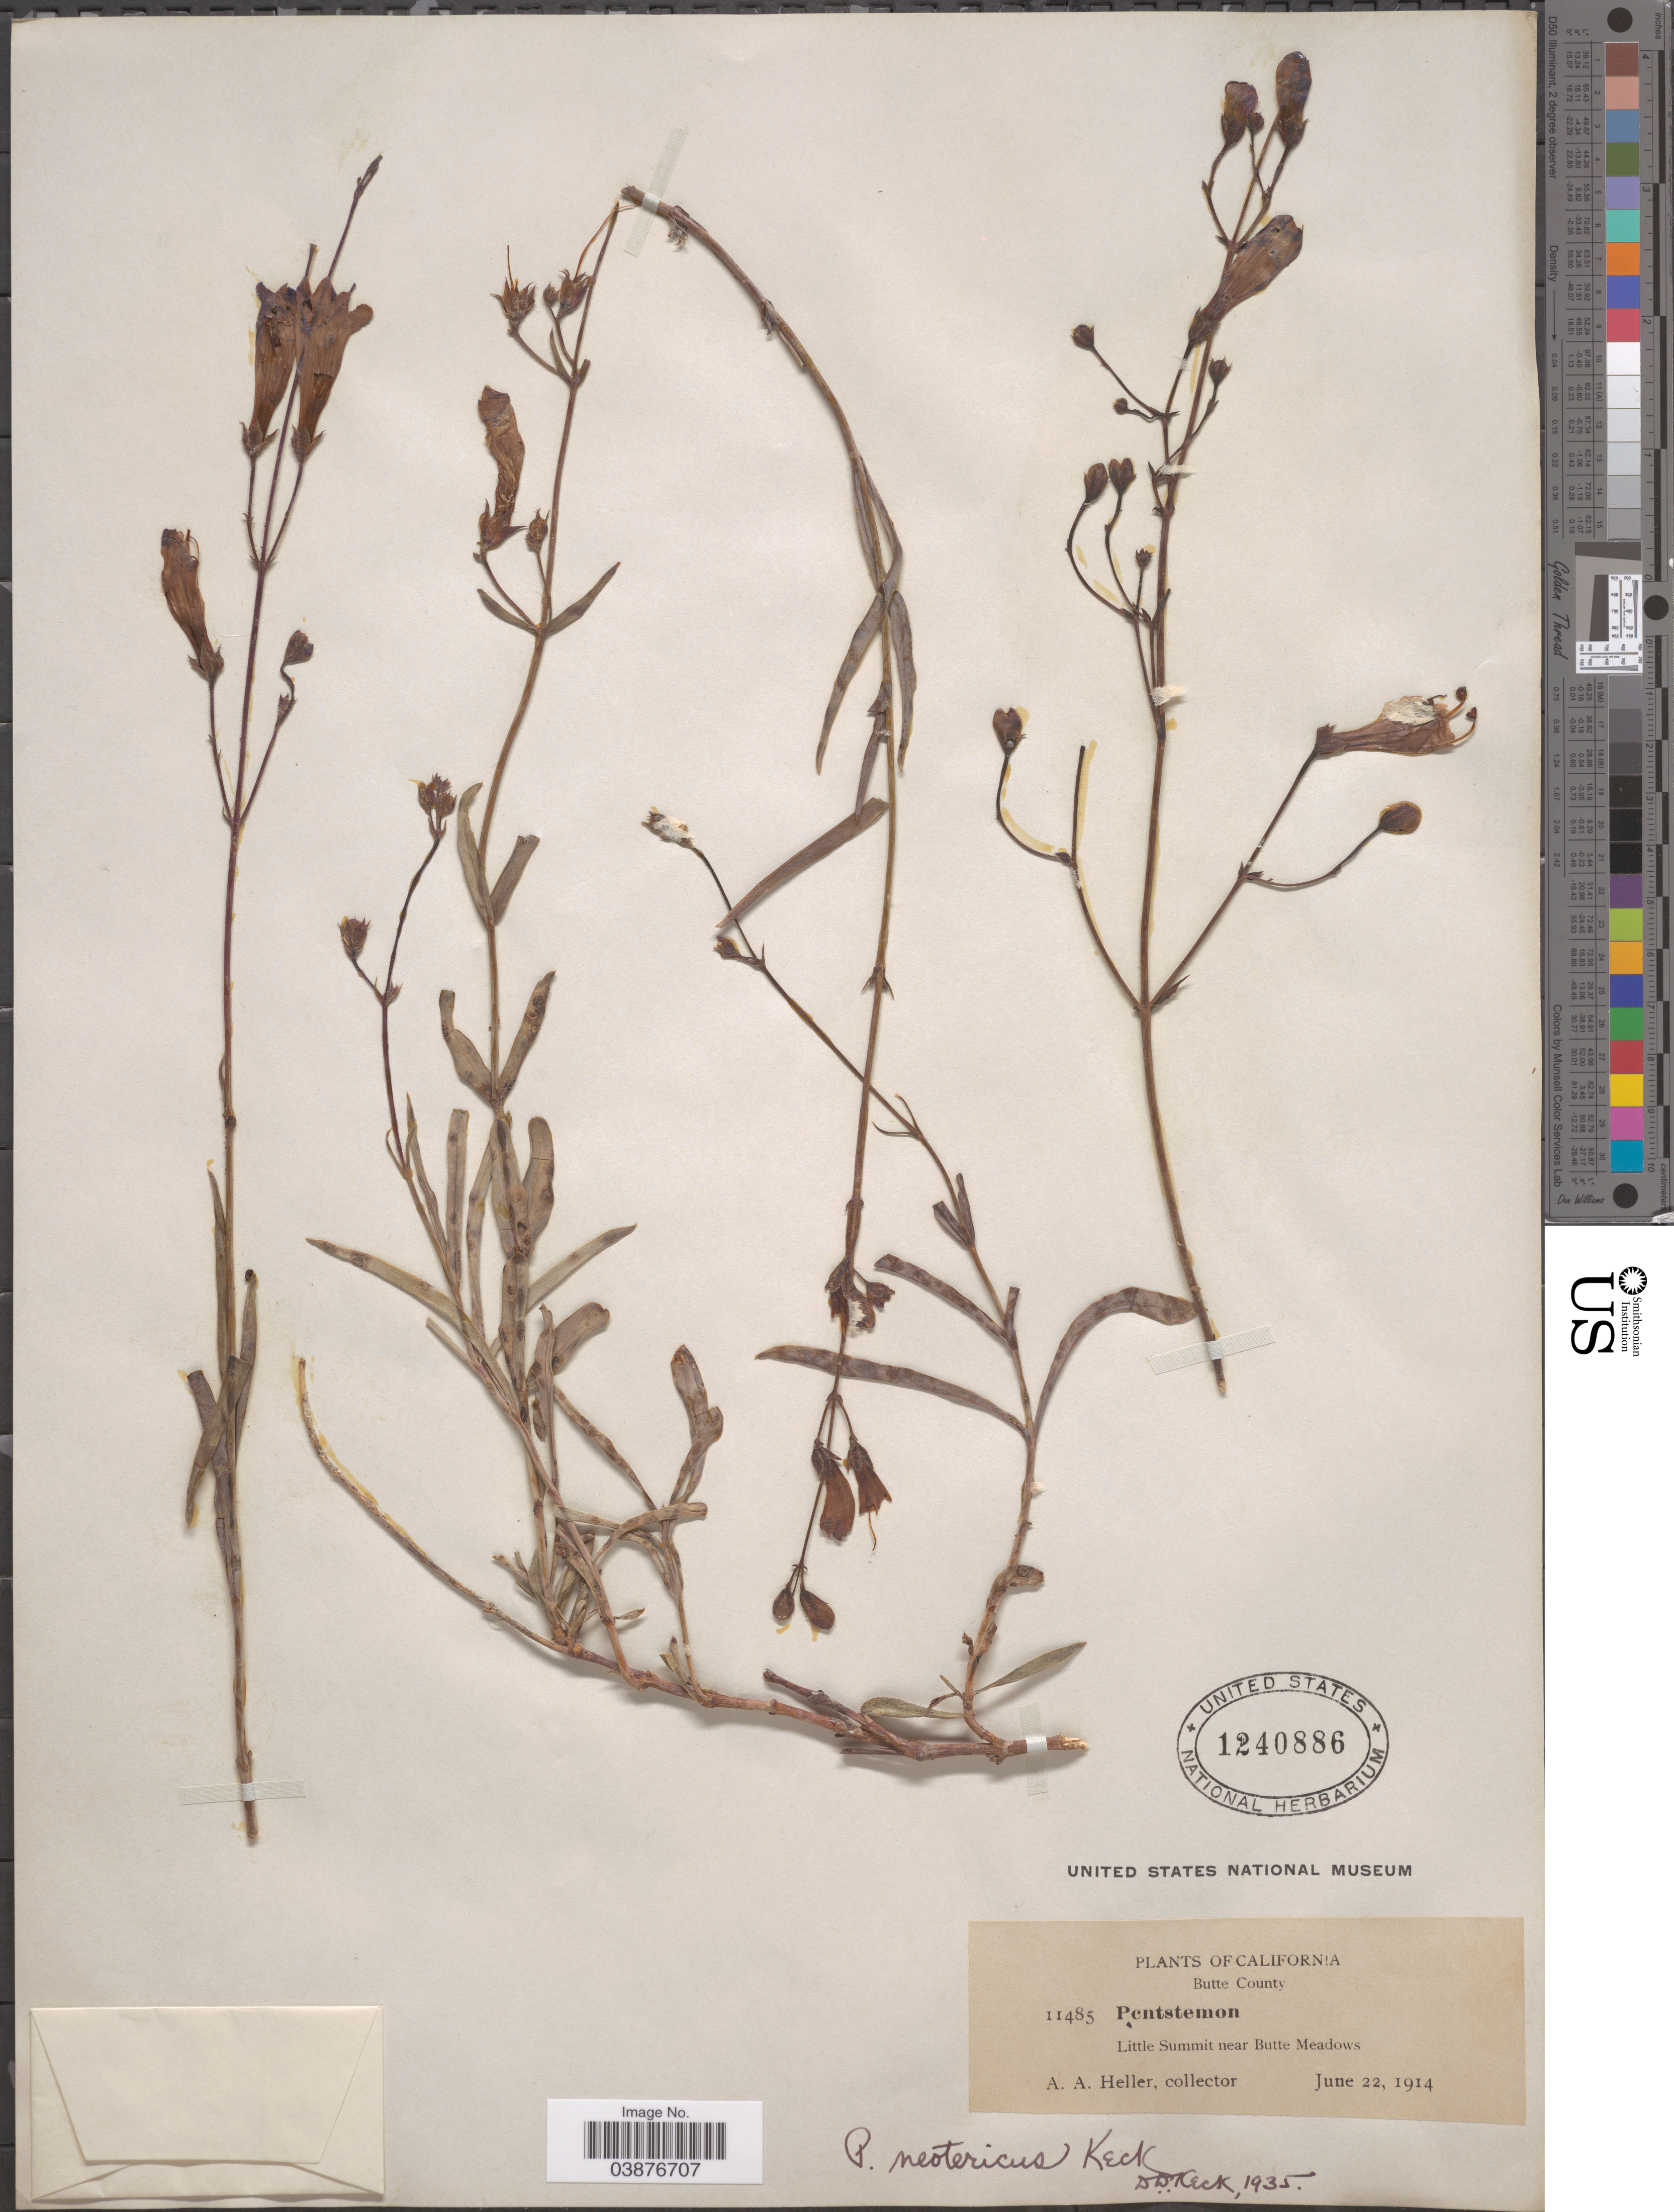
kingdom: Plantae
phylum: Tracheophyta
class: Magnoliopsida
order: Lamiales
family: Plantaginaceae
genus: Penstemon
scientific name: Penstemon neotericus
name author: D.D. Keck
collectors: A. A. Heller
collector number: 11485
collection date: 1914-06-22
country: United States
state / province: California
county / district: Butte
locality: Butte County. Little Summit near Butte Meadows.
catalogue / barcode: US 1240886